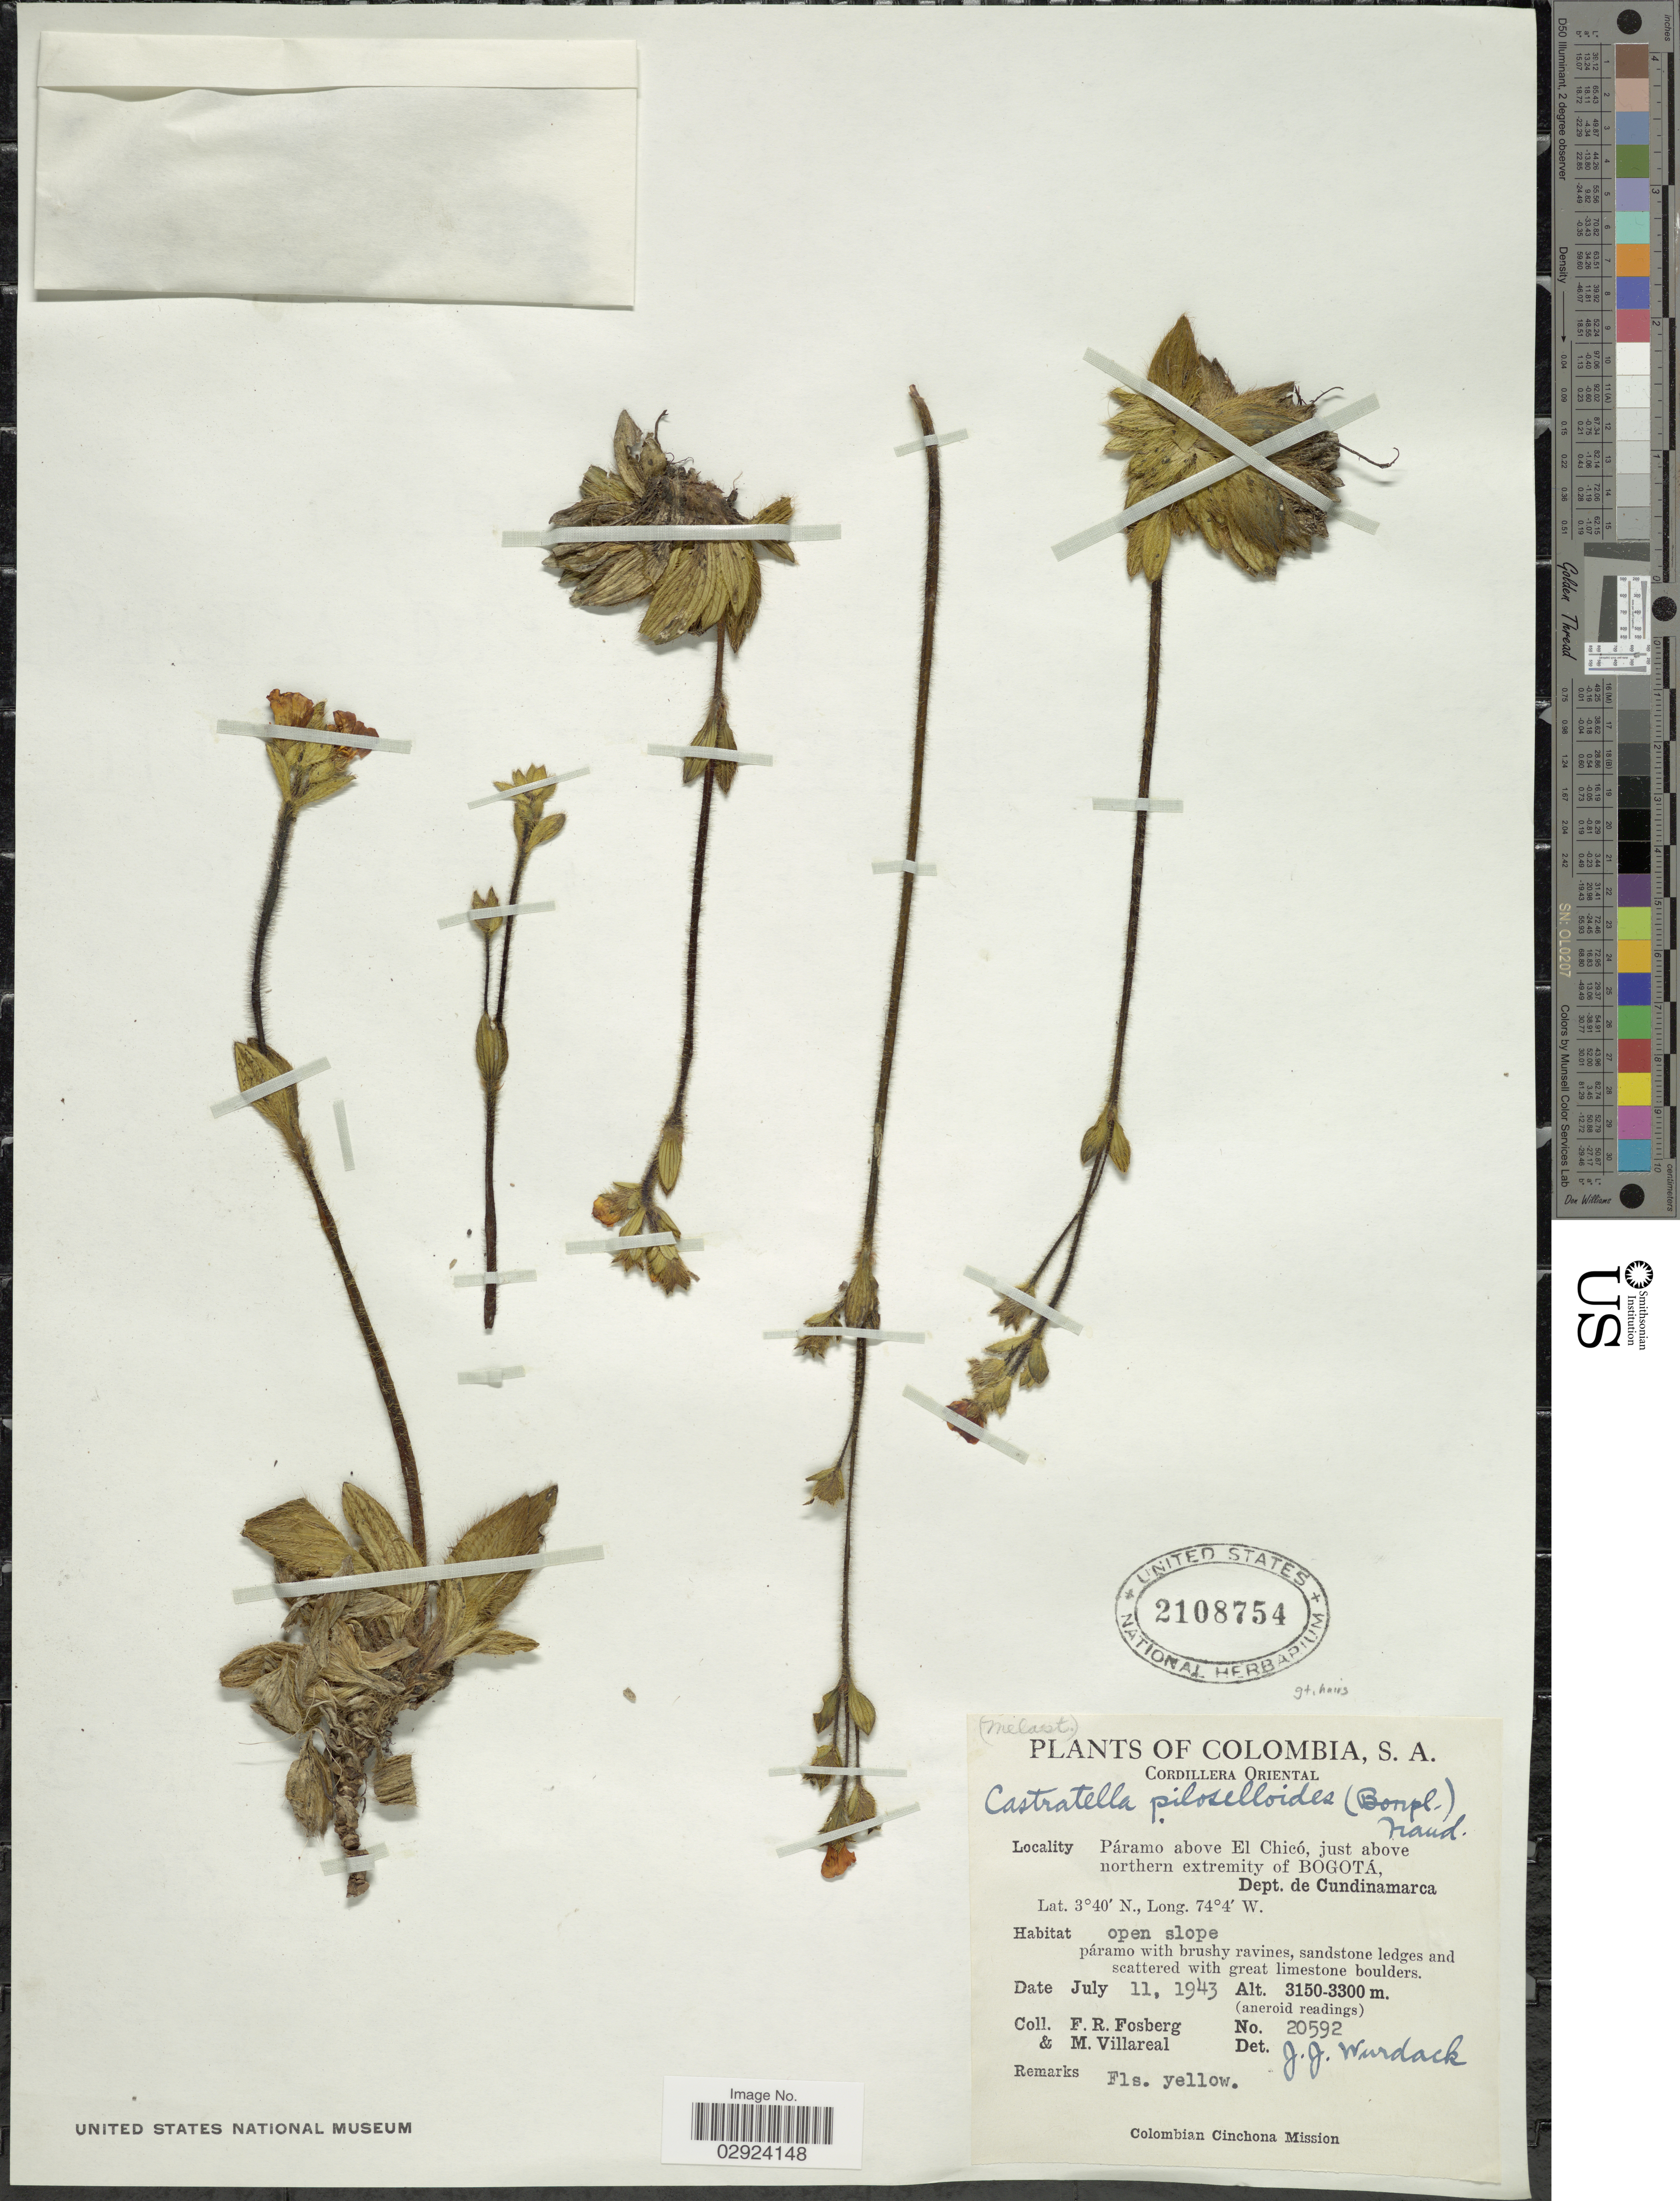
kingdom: Plantae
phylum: Tracheophyta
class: Magnoliopsida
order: Myrtales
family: Melastomataceae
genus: Castratella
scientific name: Castratella piloselloides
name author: (Bonpl.) Naudin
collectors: F. R. Fosberg & M. Villareal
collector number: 20592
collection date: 1943-07-11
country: Colombia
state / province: Cundinamarca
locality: Cordillera Oriental, Páramo above El Chicó, just above northern extremity of Bogotá, Dept. de Cundinamarca.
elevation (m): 3150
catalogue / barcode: US 2108754